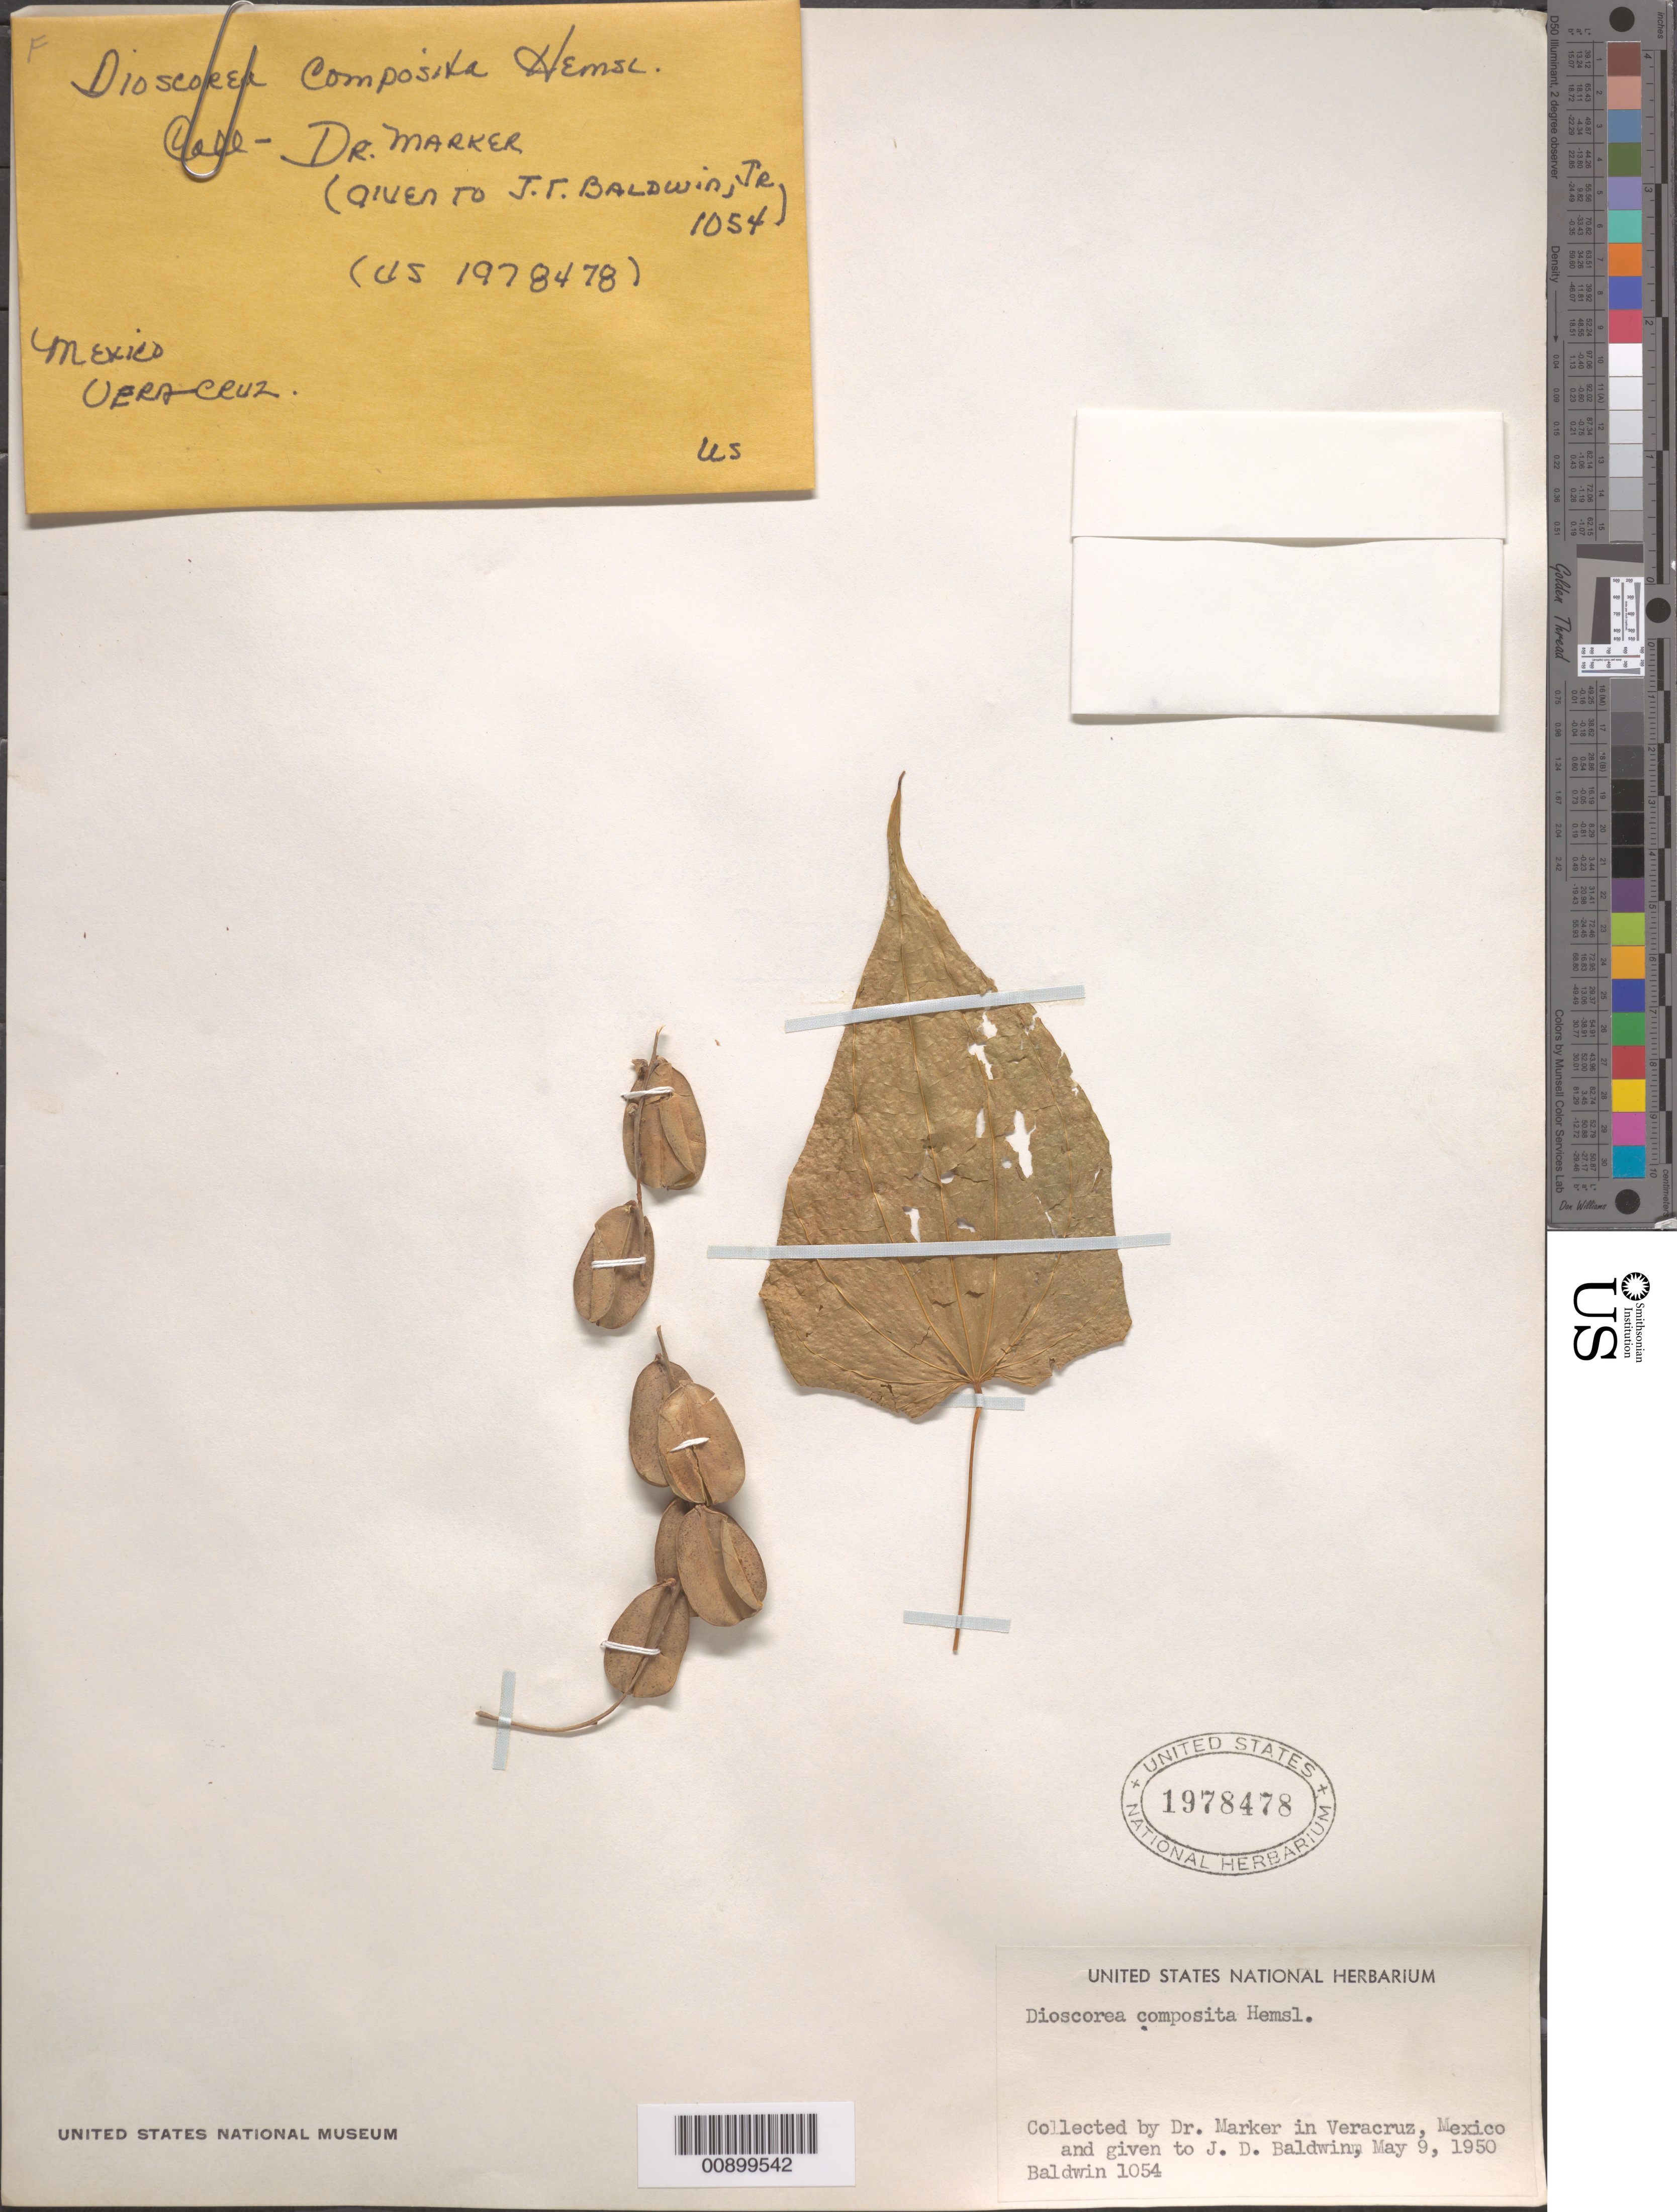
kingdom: Plantae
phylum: Tracheophyta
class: Liliopsida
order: Dioscoreales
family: Dioscoreaceae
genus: Dioscorea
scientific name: Dioscorea composita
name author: Hemsl.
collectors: J. T. Baldwin & Marker, --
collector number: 1054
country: Mexico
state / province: Veracruz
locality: Veracruz.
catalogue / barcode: US 1978478